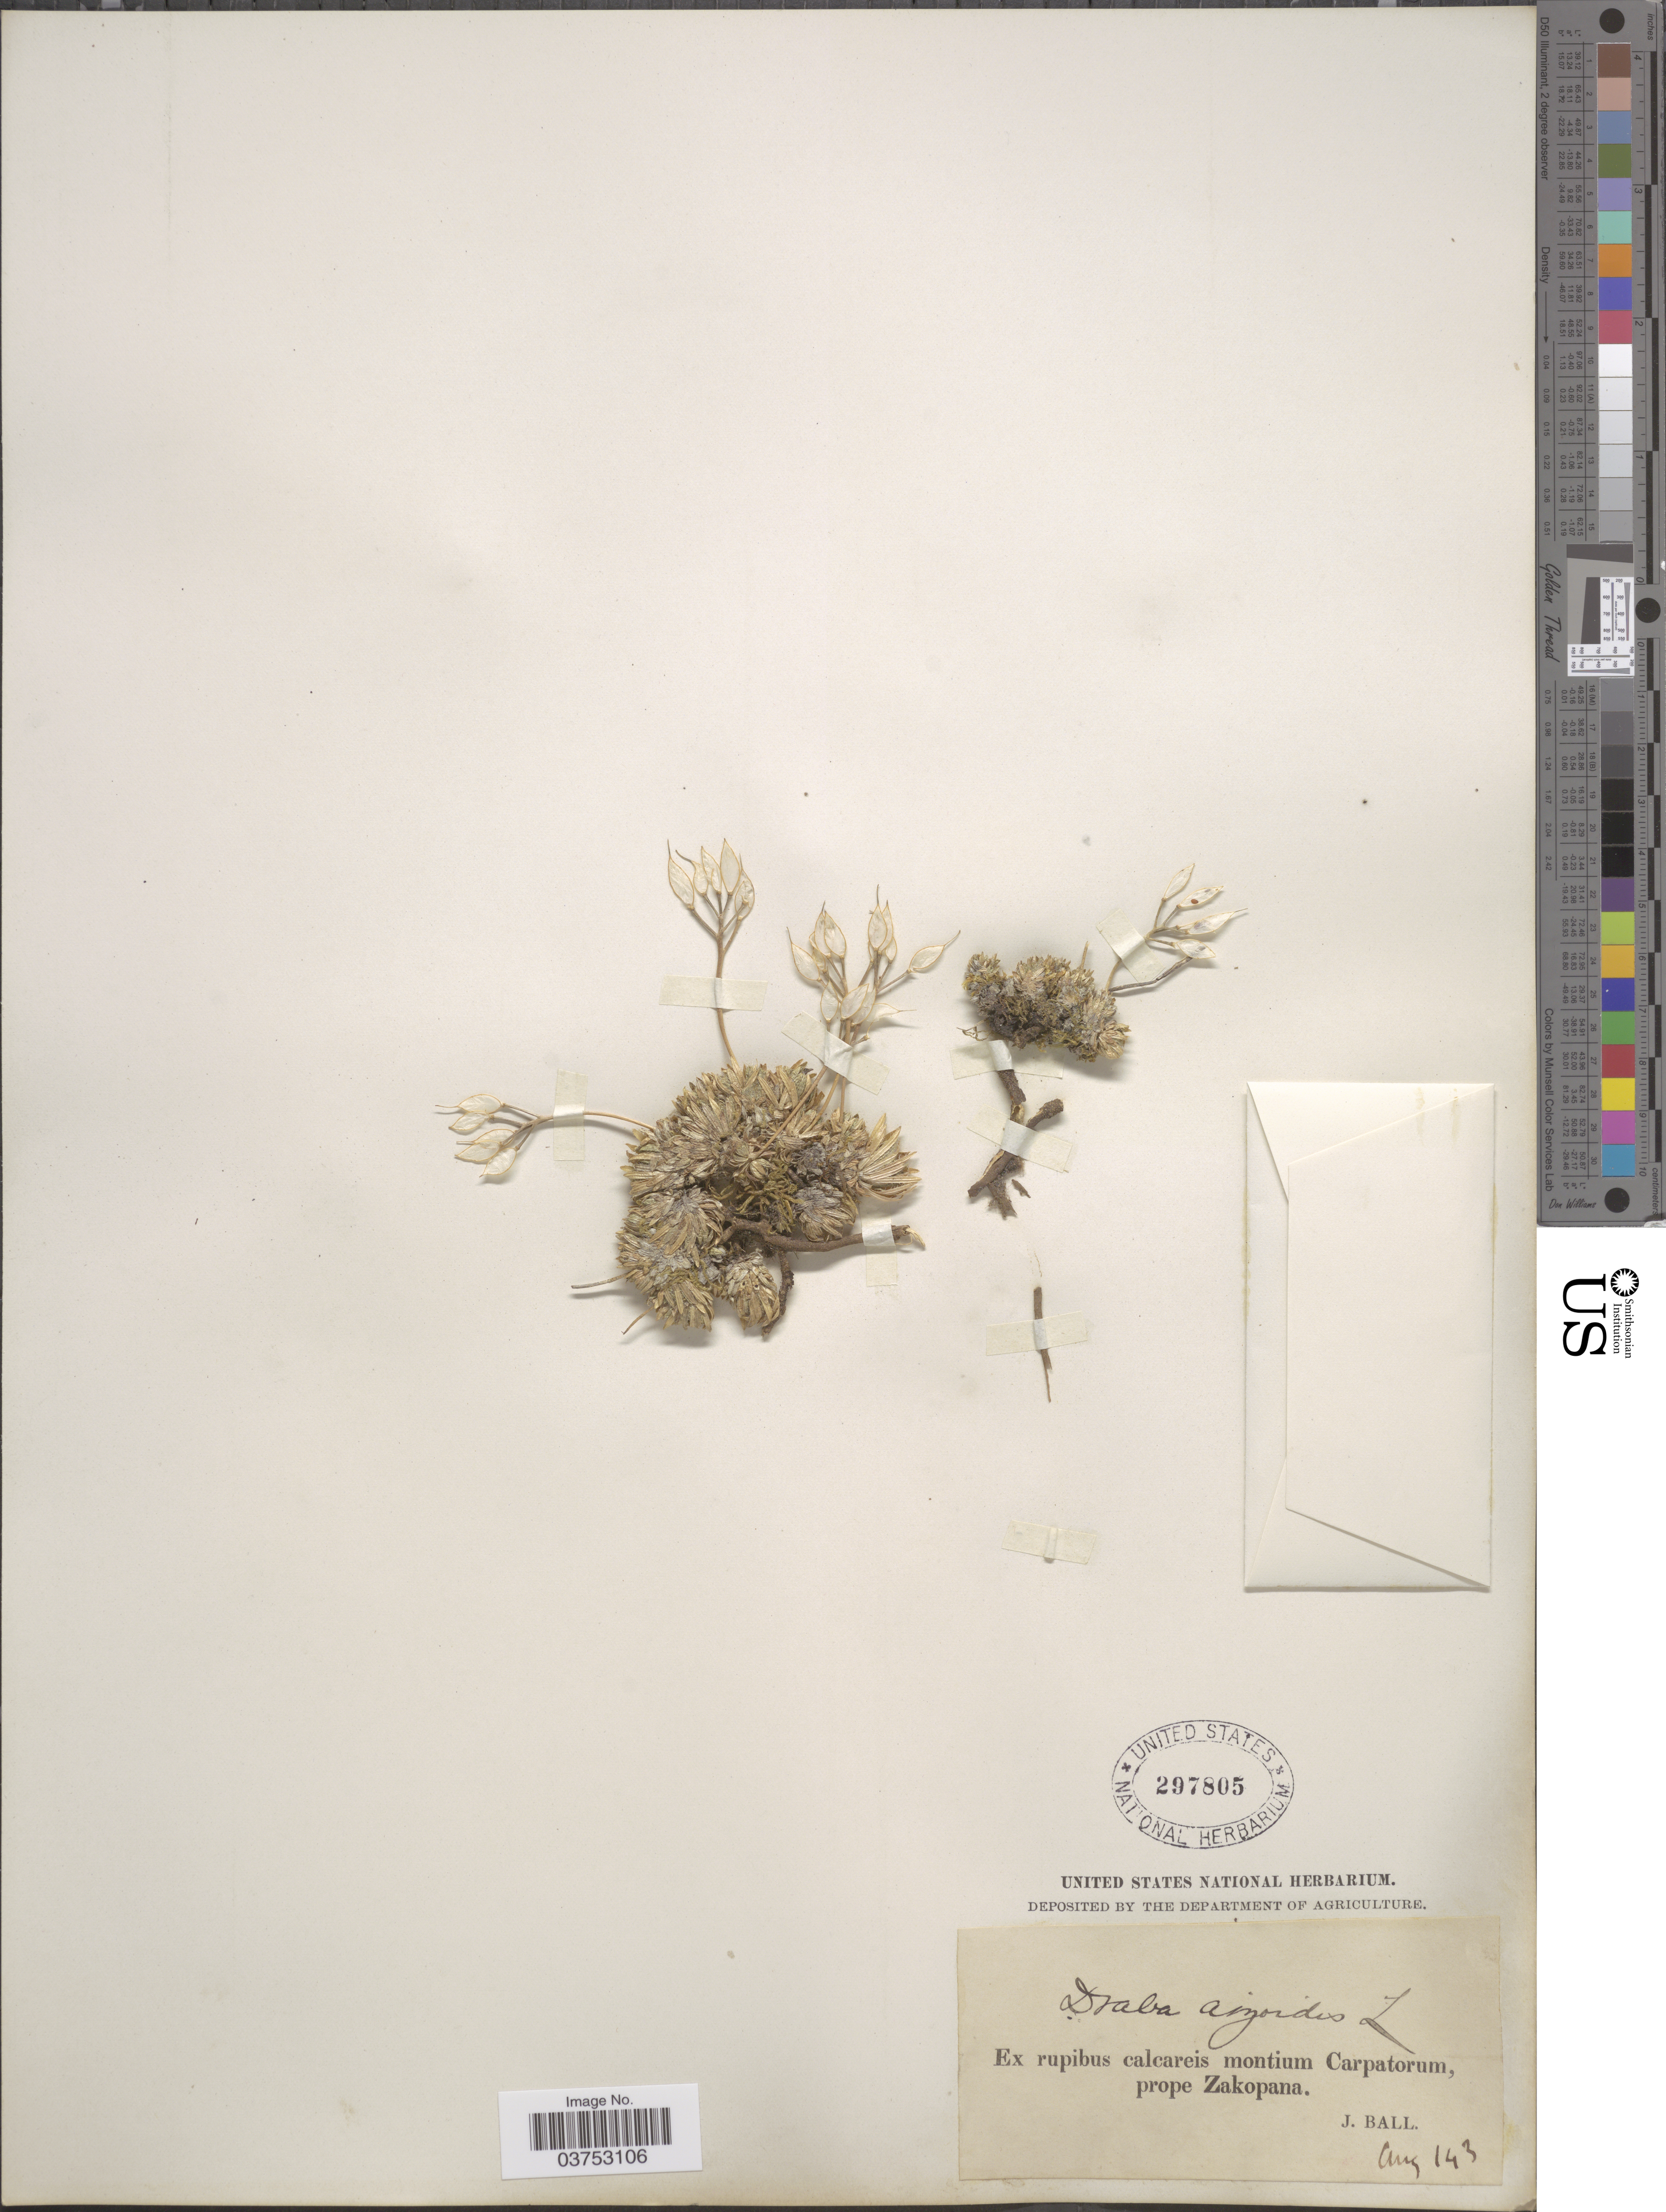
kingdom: Plantae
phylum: Tracheophyta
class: Magnoliopsida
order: Brassicales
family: Brassicaceae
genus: Draba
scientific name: Draba aizoides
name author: L.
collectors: J. Ball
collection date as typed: Transcribed d/m/y: /8/43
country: Poland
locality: Ex rupibus calcareis montium Carpatorum, prope Zakopana.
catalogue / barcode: US 297805